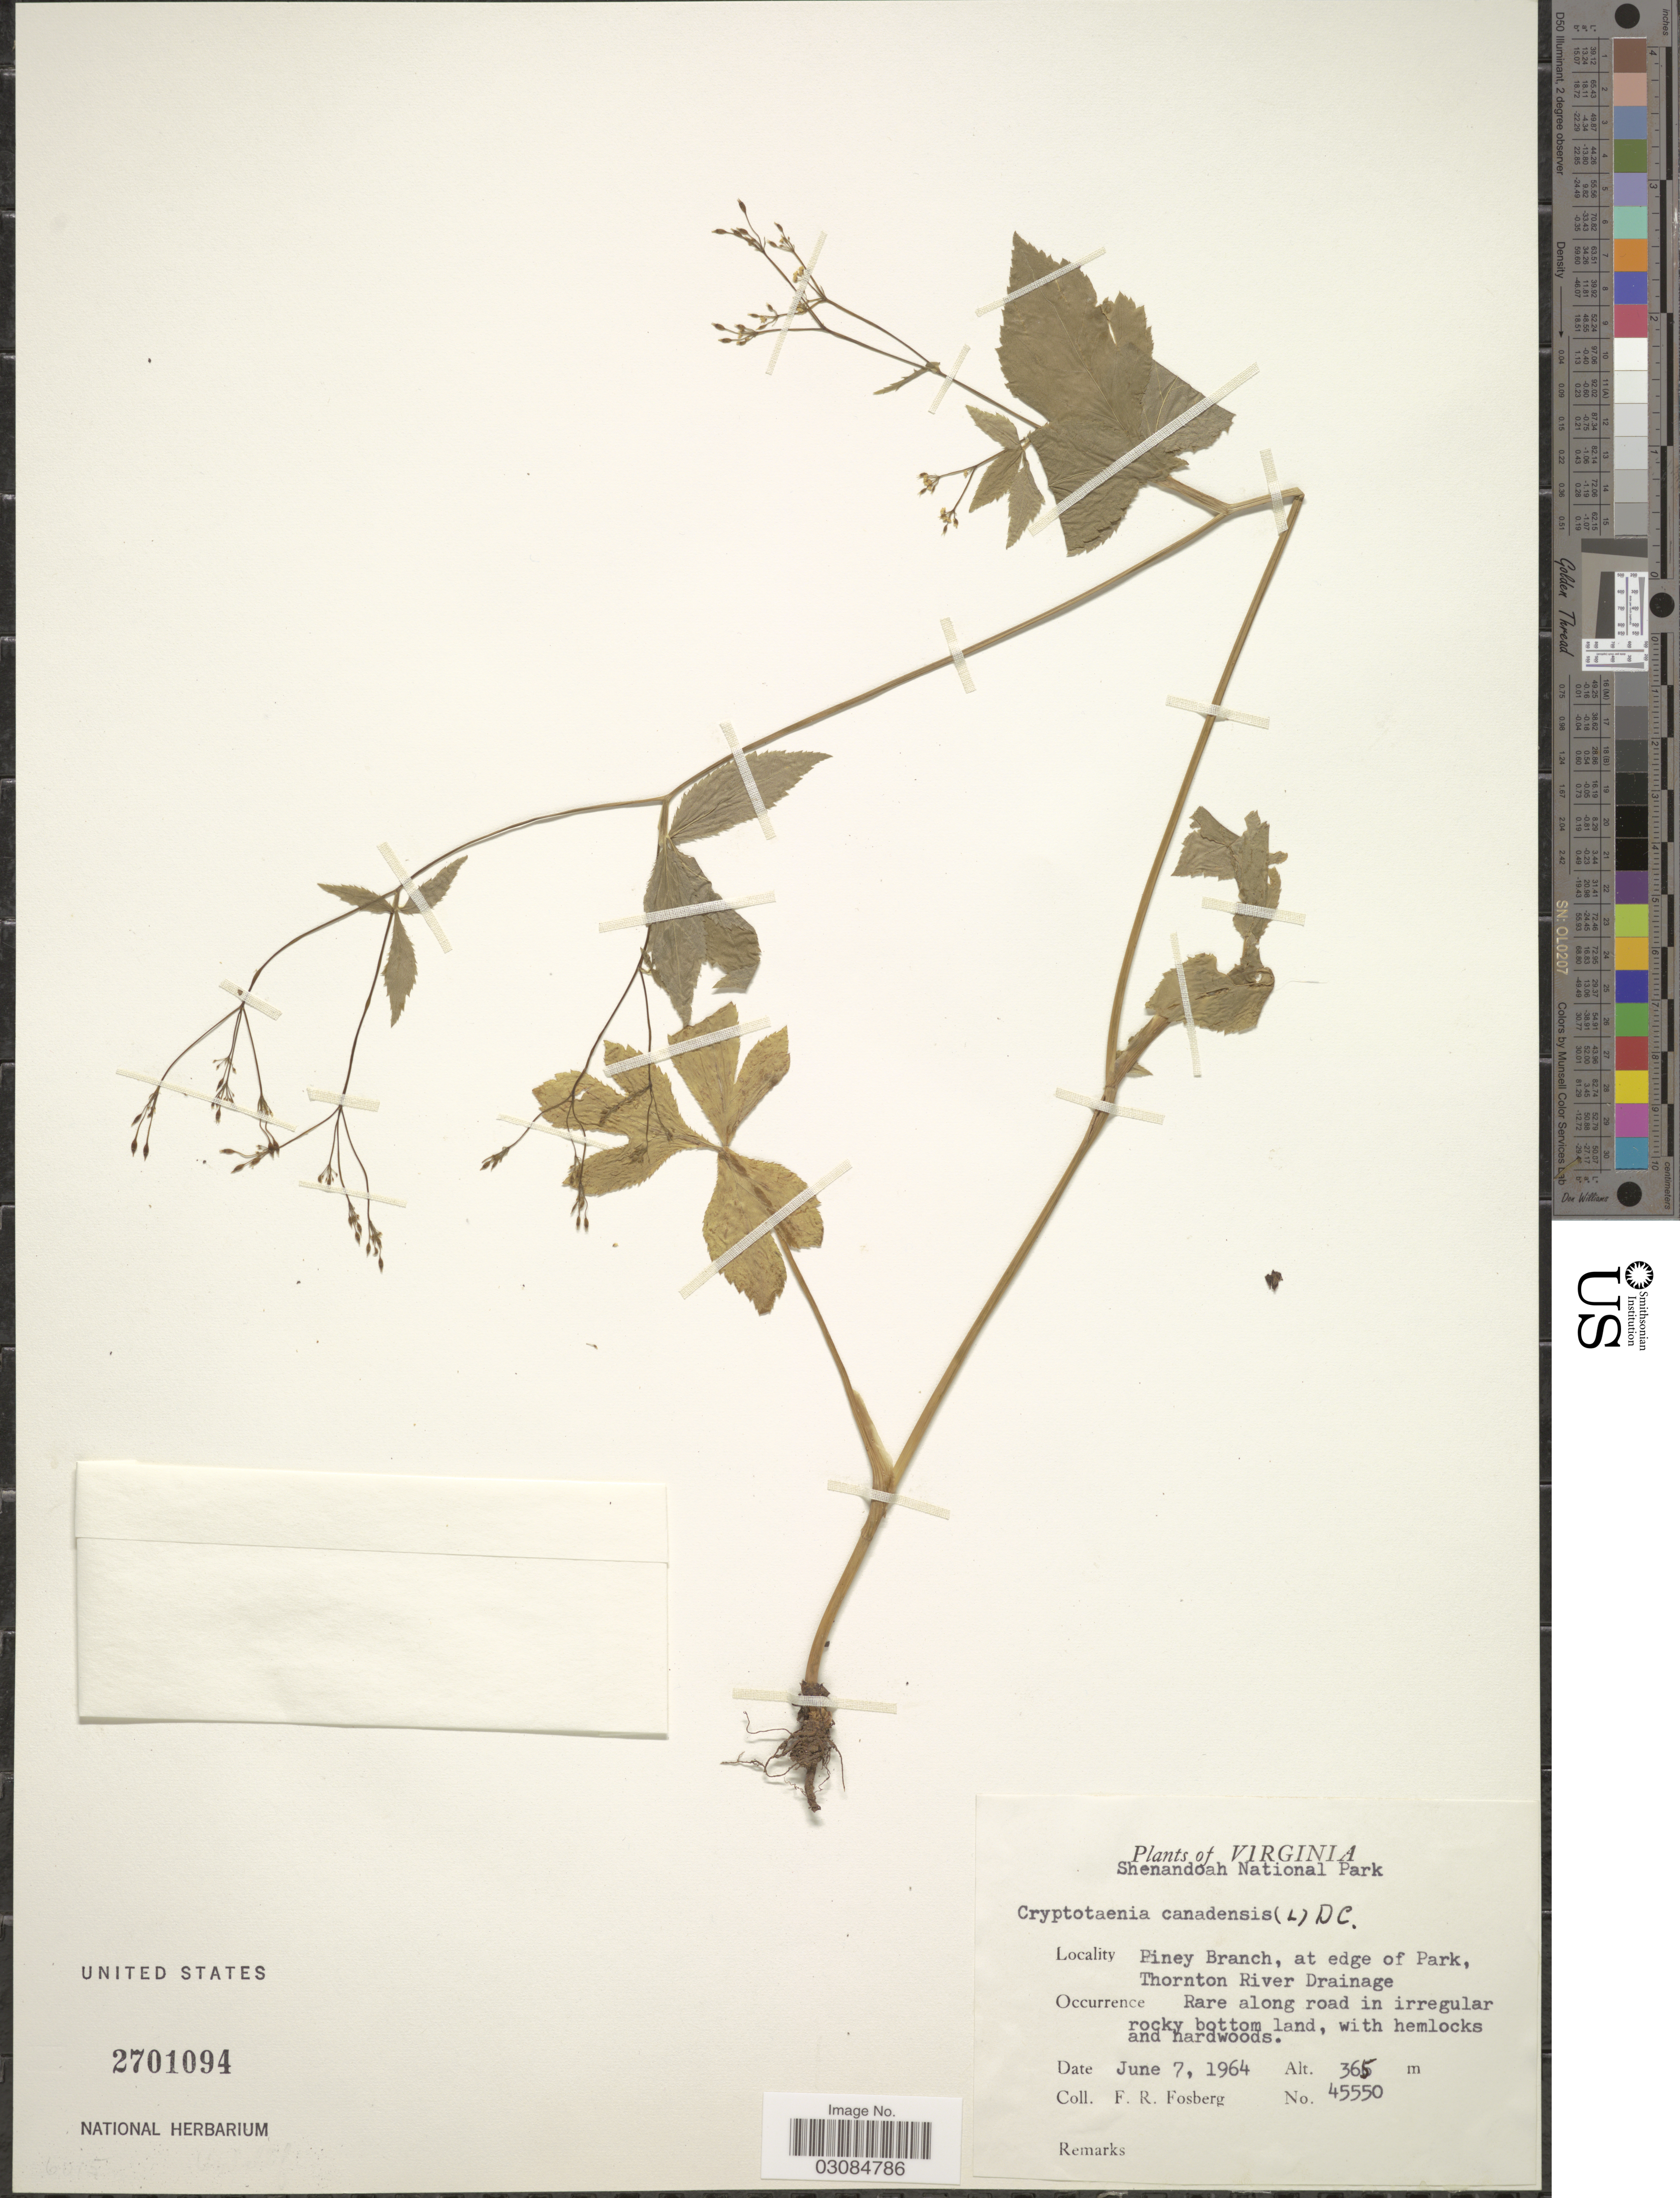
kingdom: Plantae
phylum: Tracheophyta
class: Magnoliopsida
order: Apiales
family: Apiaceae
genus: Cryptotaenia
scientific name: Cryptotaenia canadensis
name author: (L.) DC.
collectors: F. R. Fosberg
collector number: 45550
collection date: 1964-06-07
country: United States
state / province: Virginia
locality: Shenandoah National Park. Piney Branch, at edge of Park, Thorton River Drainage.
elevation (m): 365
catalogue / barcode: US 2701094